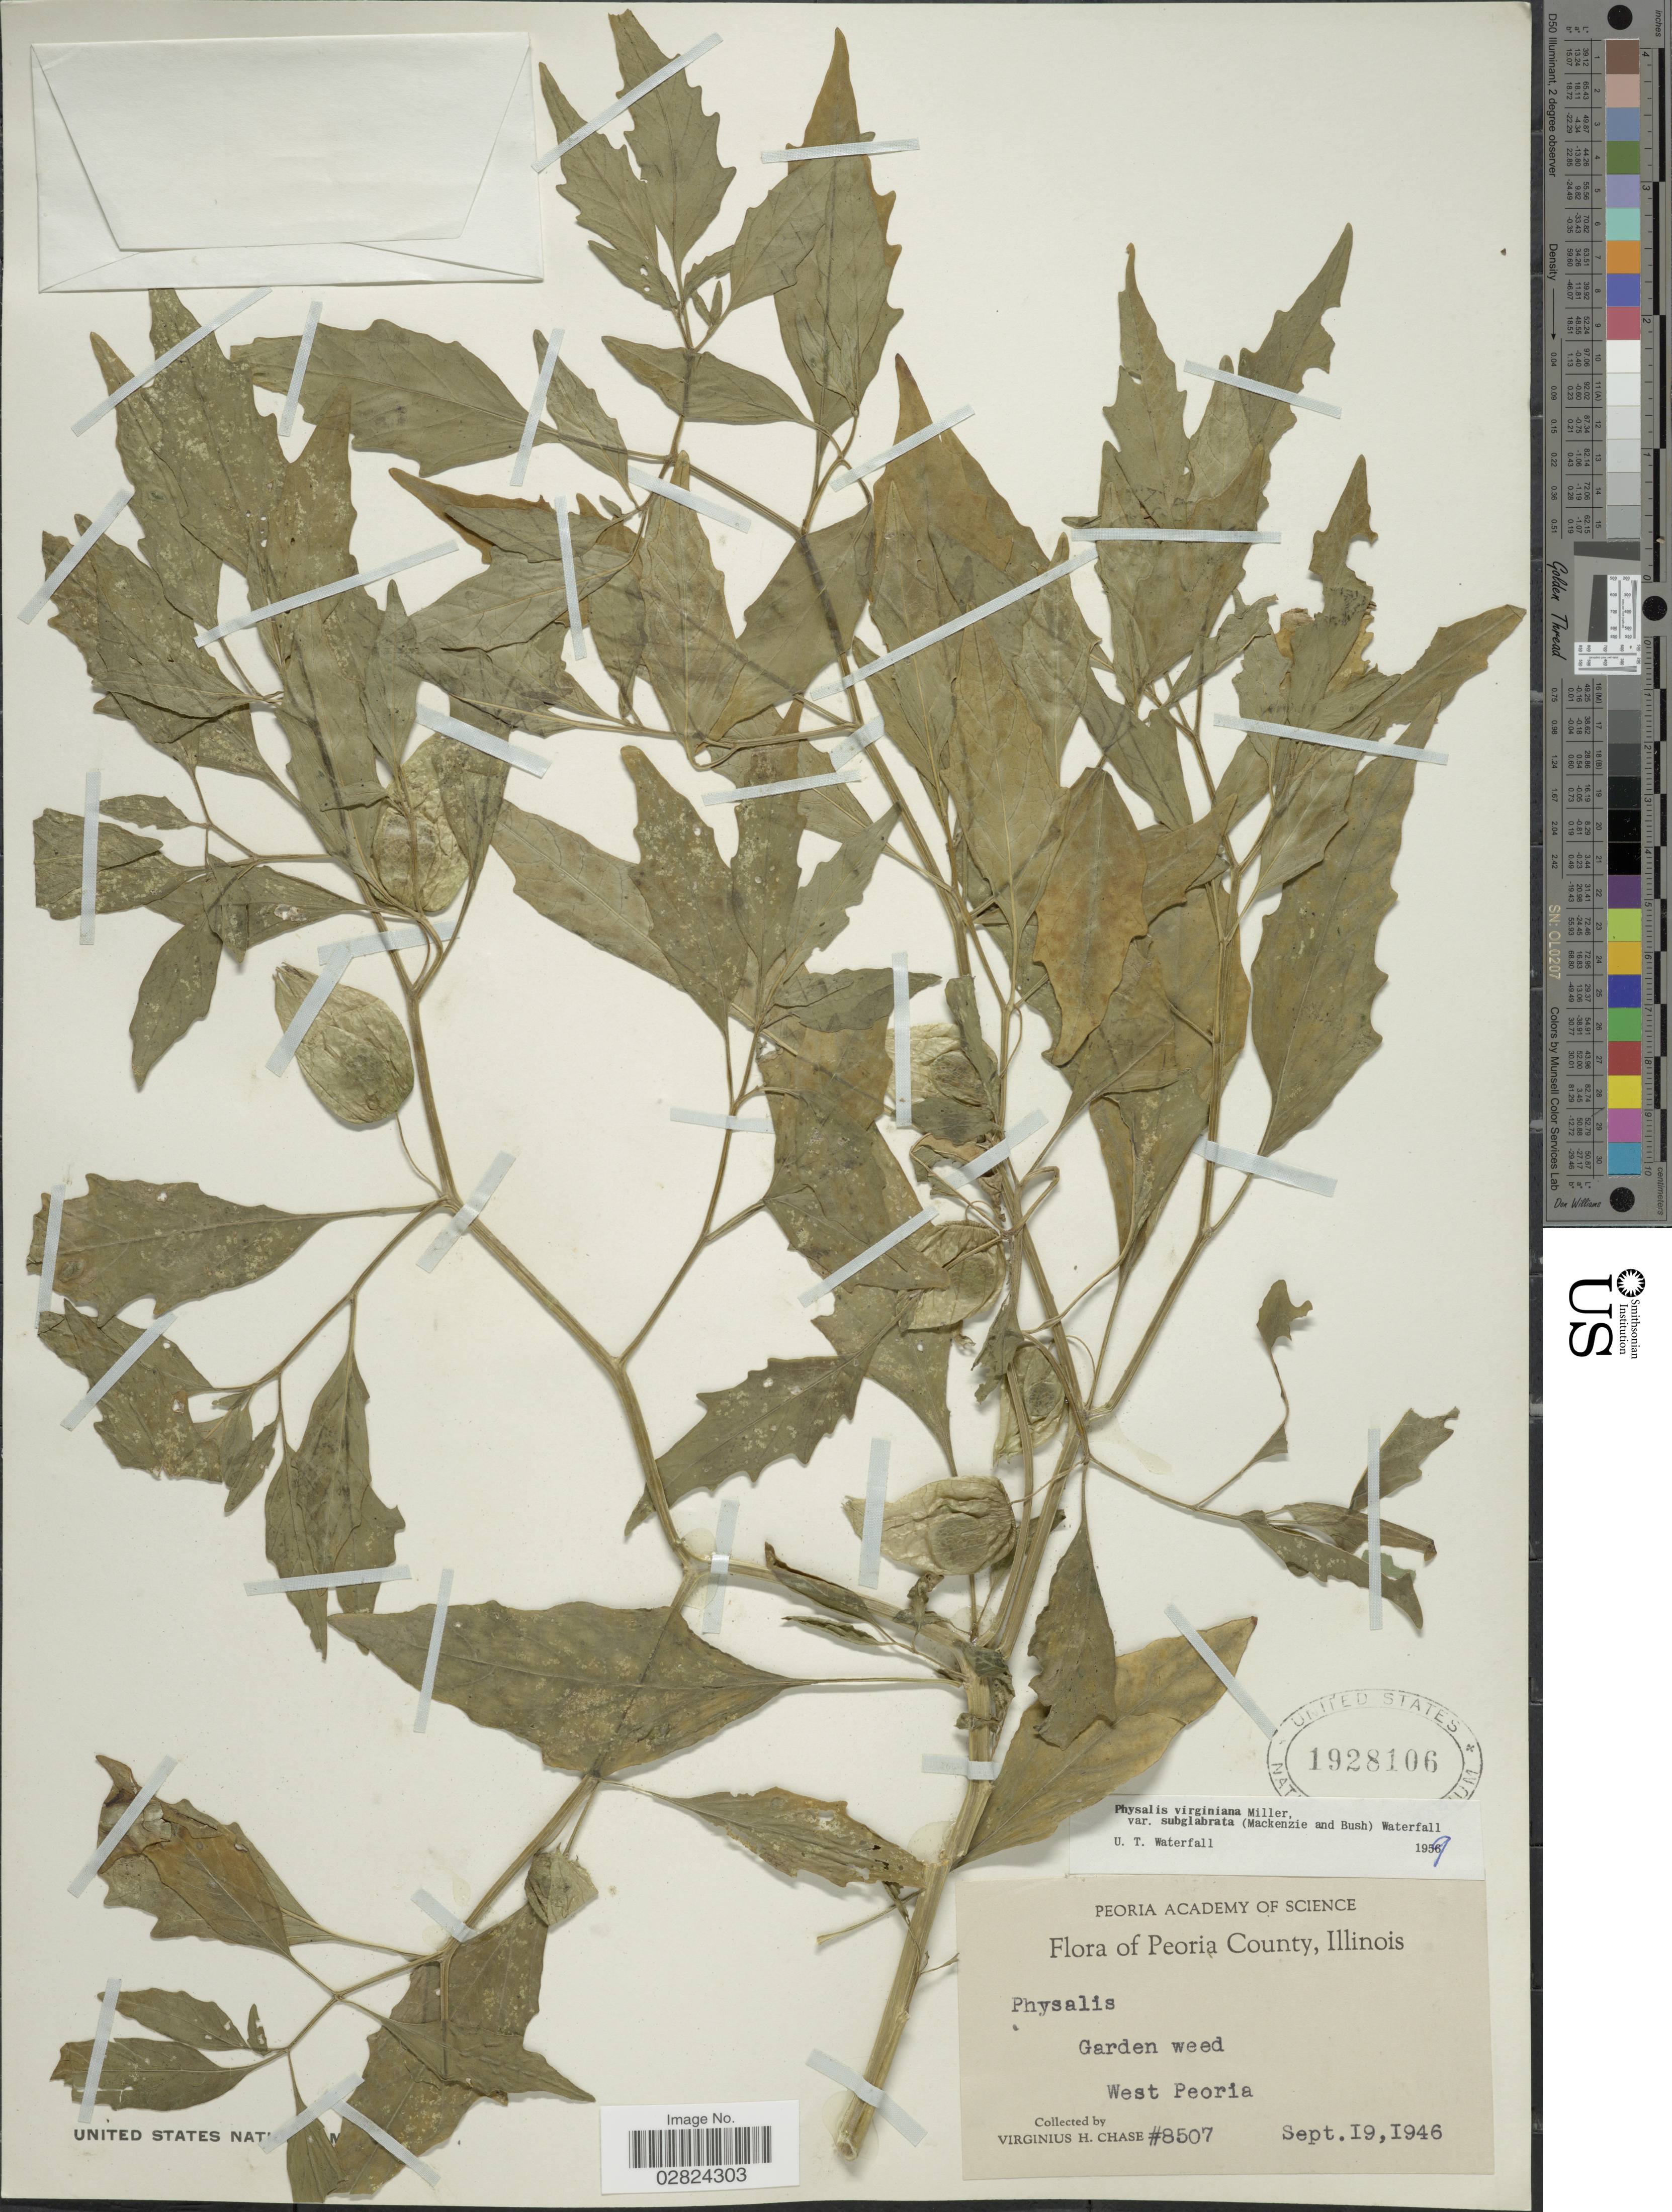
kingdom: Plantae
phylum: Tracheophyta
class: Magnoliopsida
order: Solanales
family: Solanaceae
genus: Physalis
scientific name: Physalis virginiana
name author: Mill.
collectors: V. H. Chase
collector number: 8507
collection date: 1946-09-19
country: United States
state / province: Illinois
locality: Peoria County, West Peoria.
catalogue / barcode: US 1928106